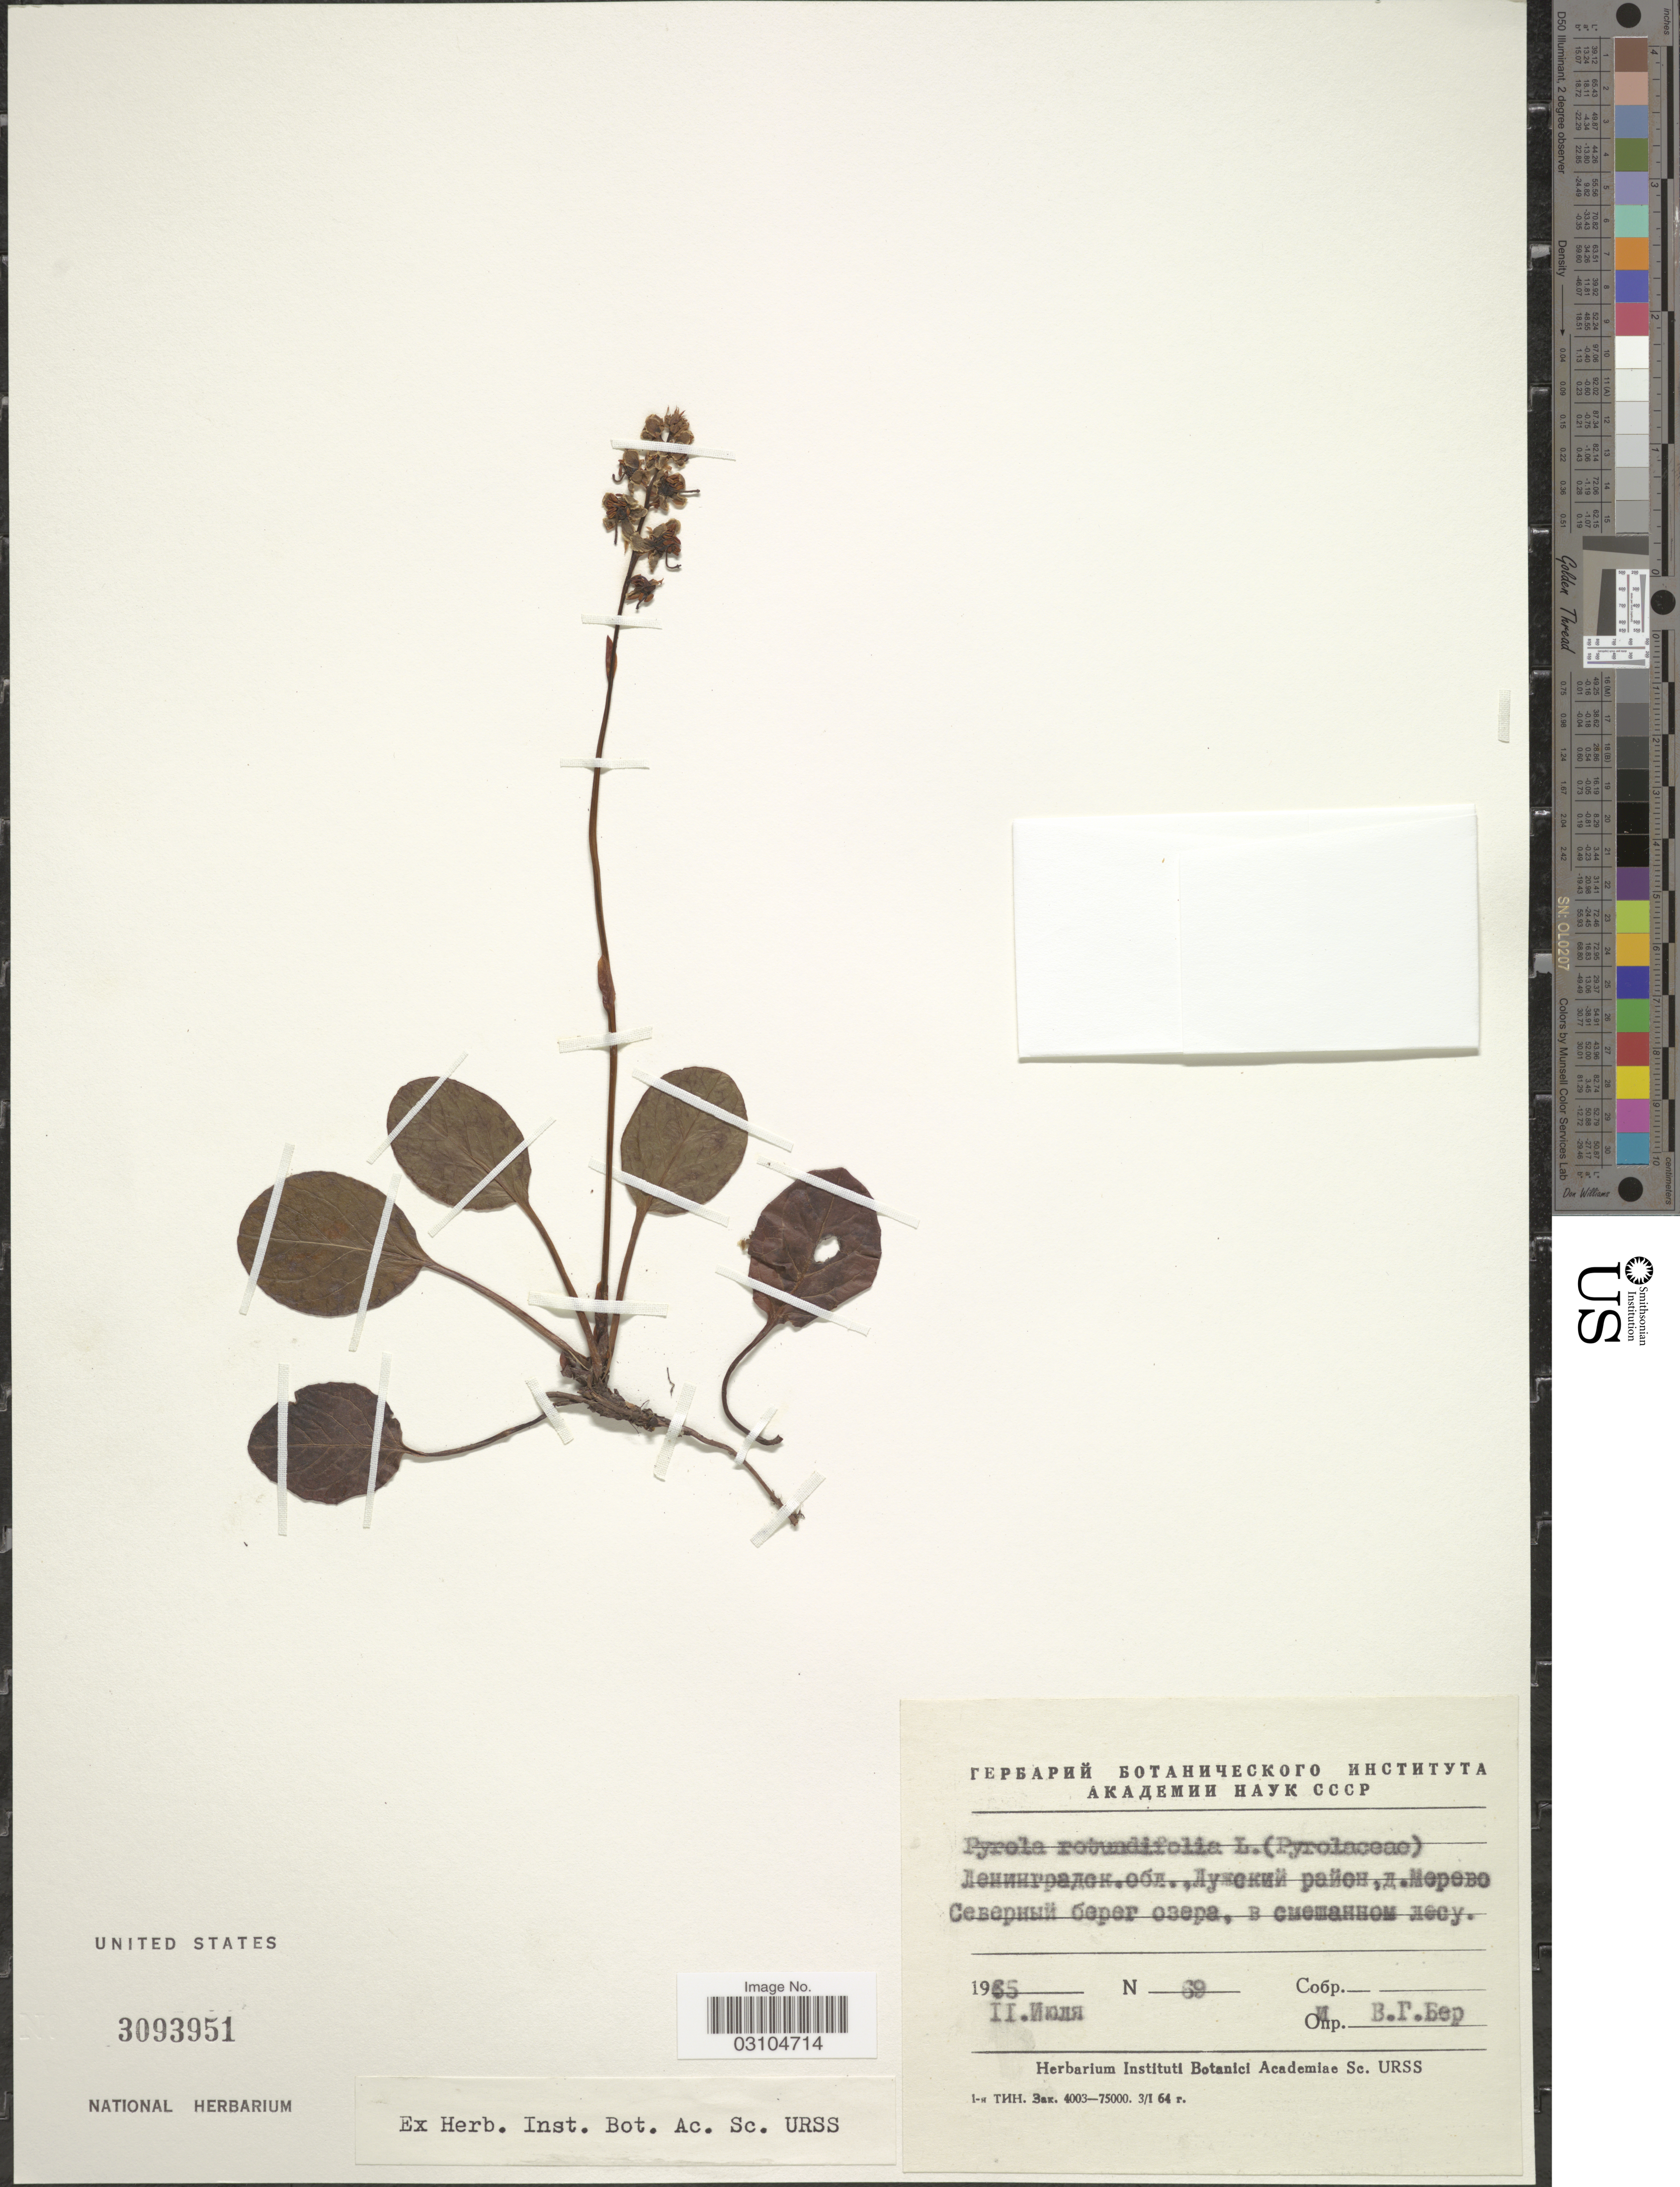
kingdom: Plantae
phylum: Tracheophyta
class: Magnoliopsida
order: Ericales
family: Ericaceae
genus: Pyrola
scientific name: Pyrola rotundifolia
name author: L.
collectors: V. Ber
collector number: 69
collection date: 1965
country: Russian Federation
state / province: Leningrad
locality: Luzhskiy, village Merevo.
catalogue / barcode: US 3093951